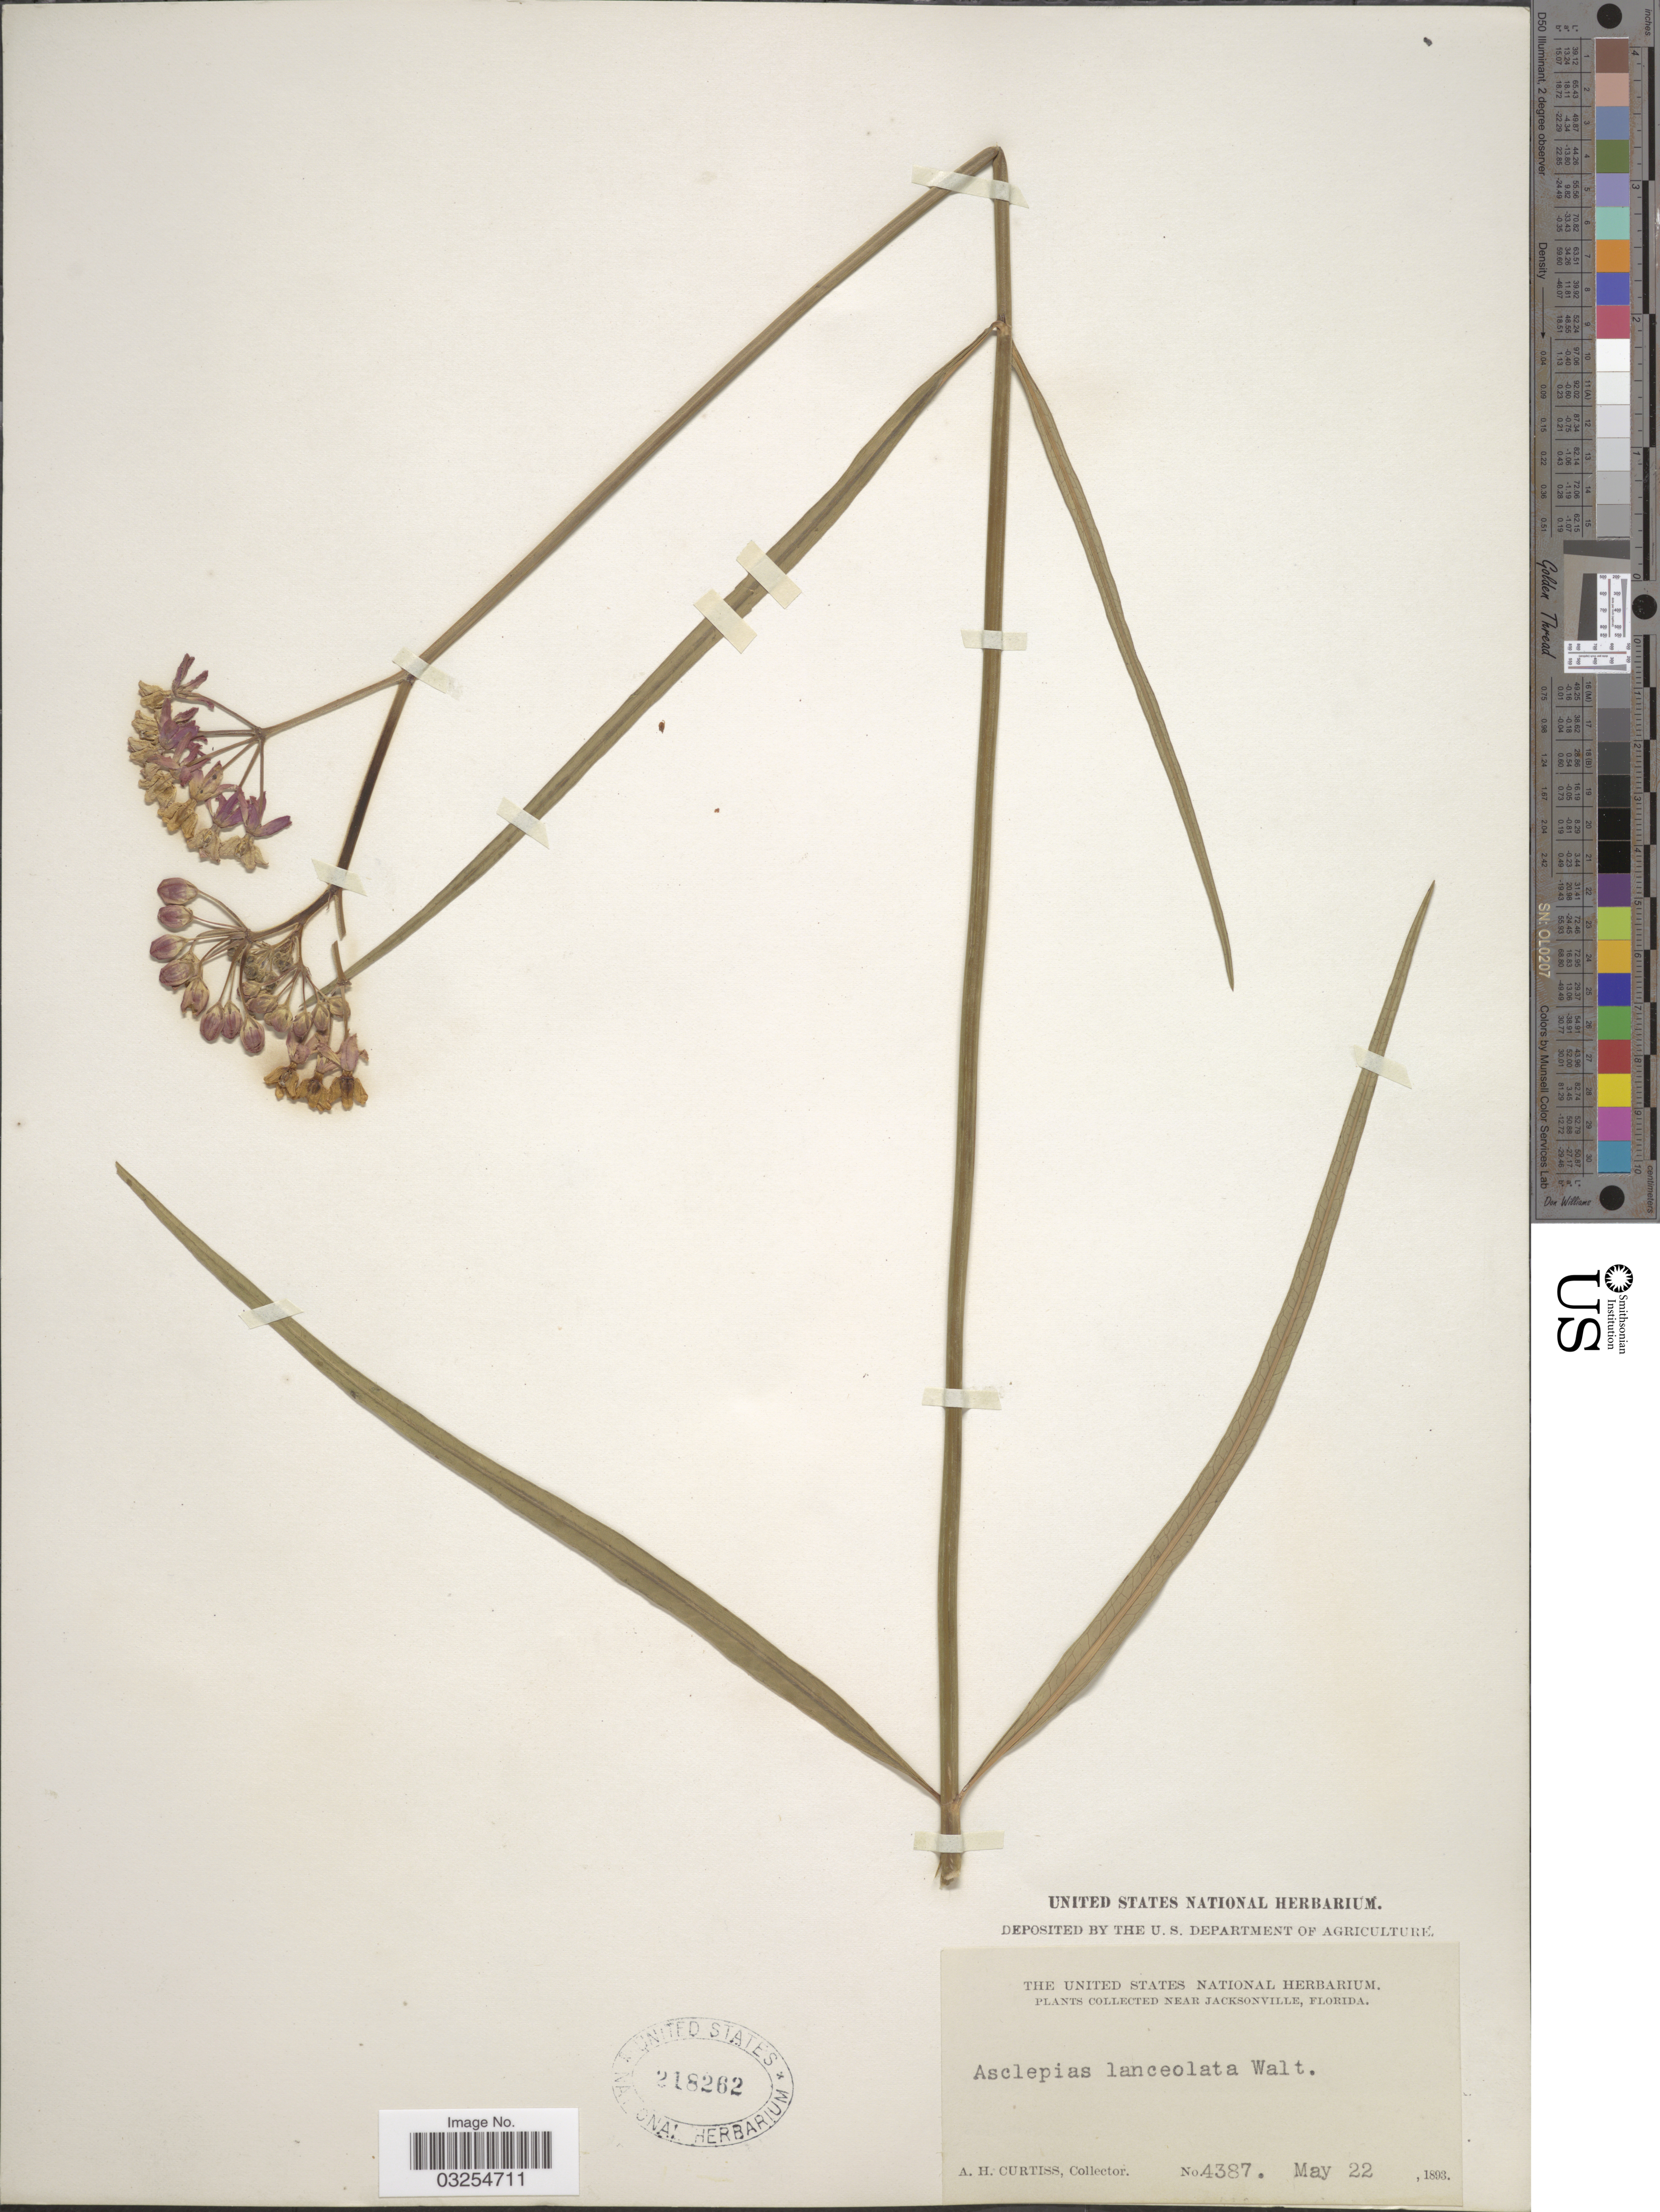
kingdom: Plantae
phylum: Tracheophyta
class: Magnoliopsida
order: Gentianales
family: Apocynaceae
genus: Asclepias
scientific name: Asclepias lanceolata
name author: Walter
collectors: A. H. Curtiss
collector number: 4387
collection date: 1893-05-22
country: United States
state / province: Florida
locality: Near Jacksonville.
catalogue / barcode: US 218262